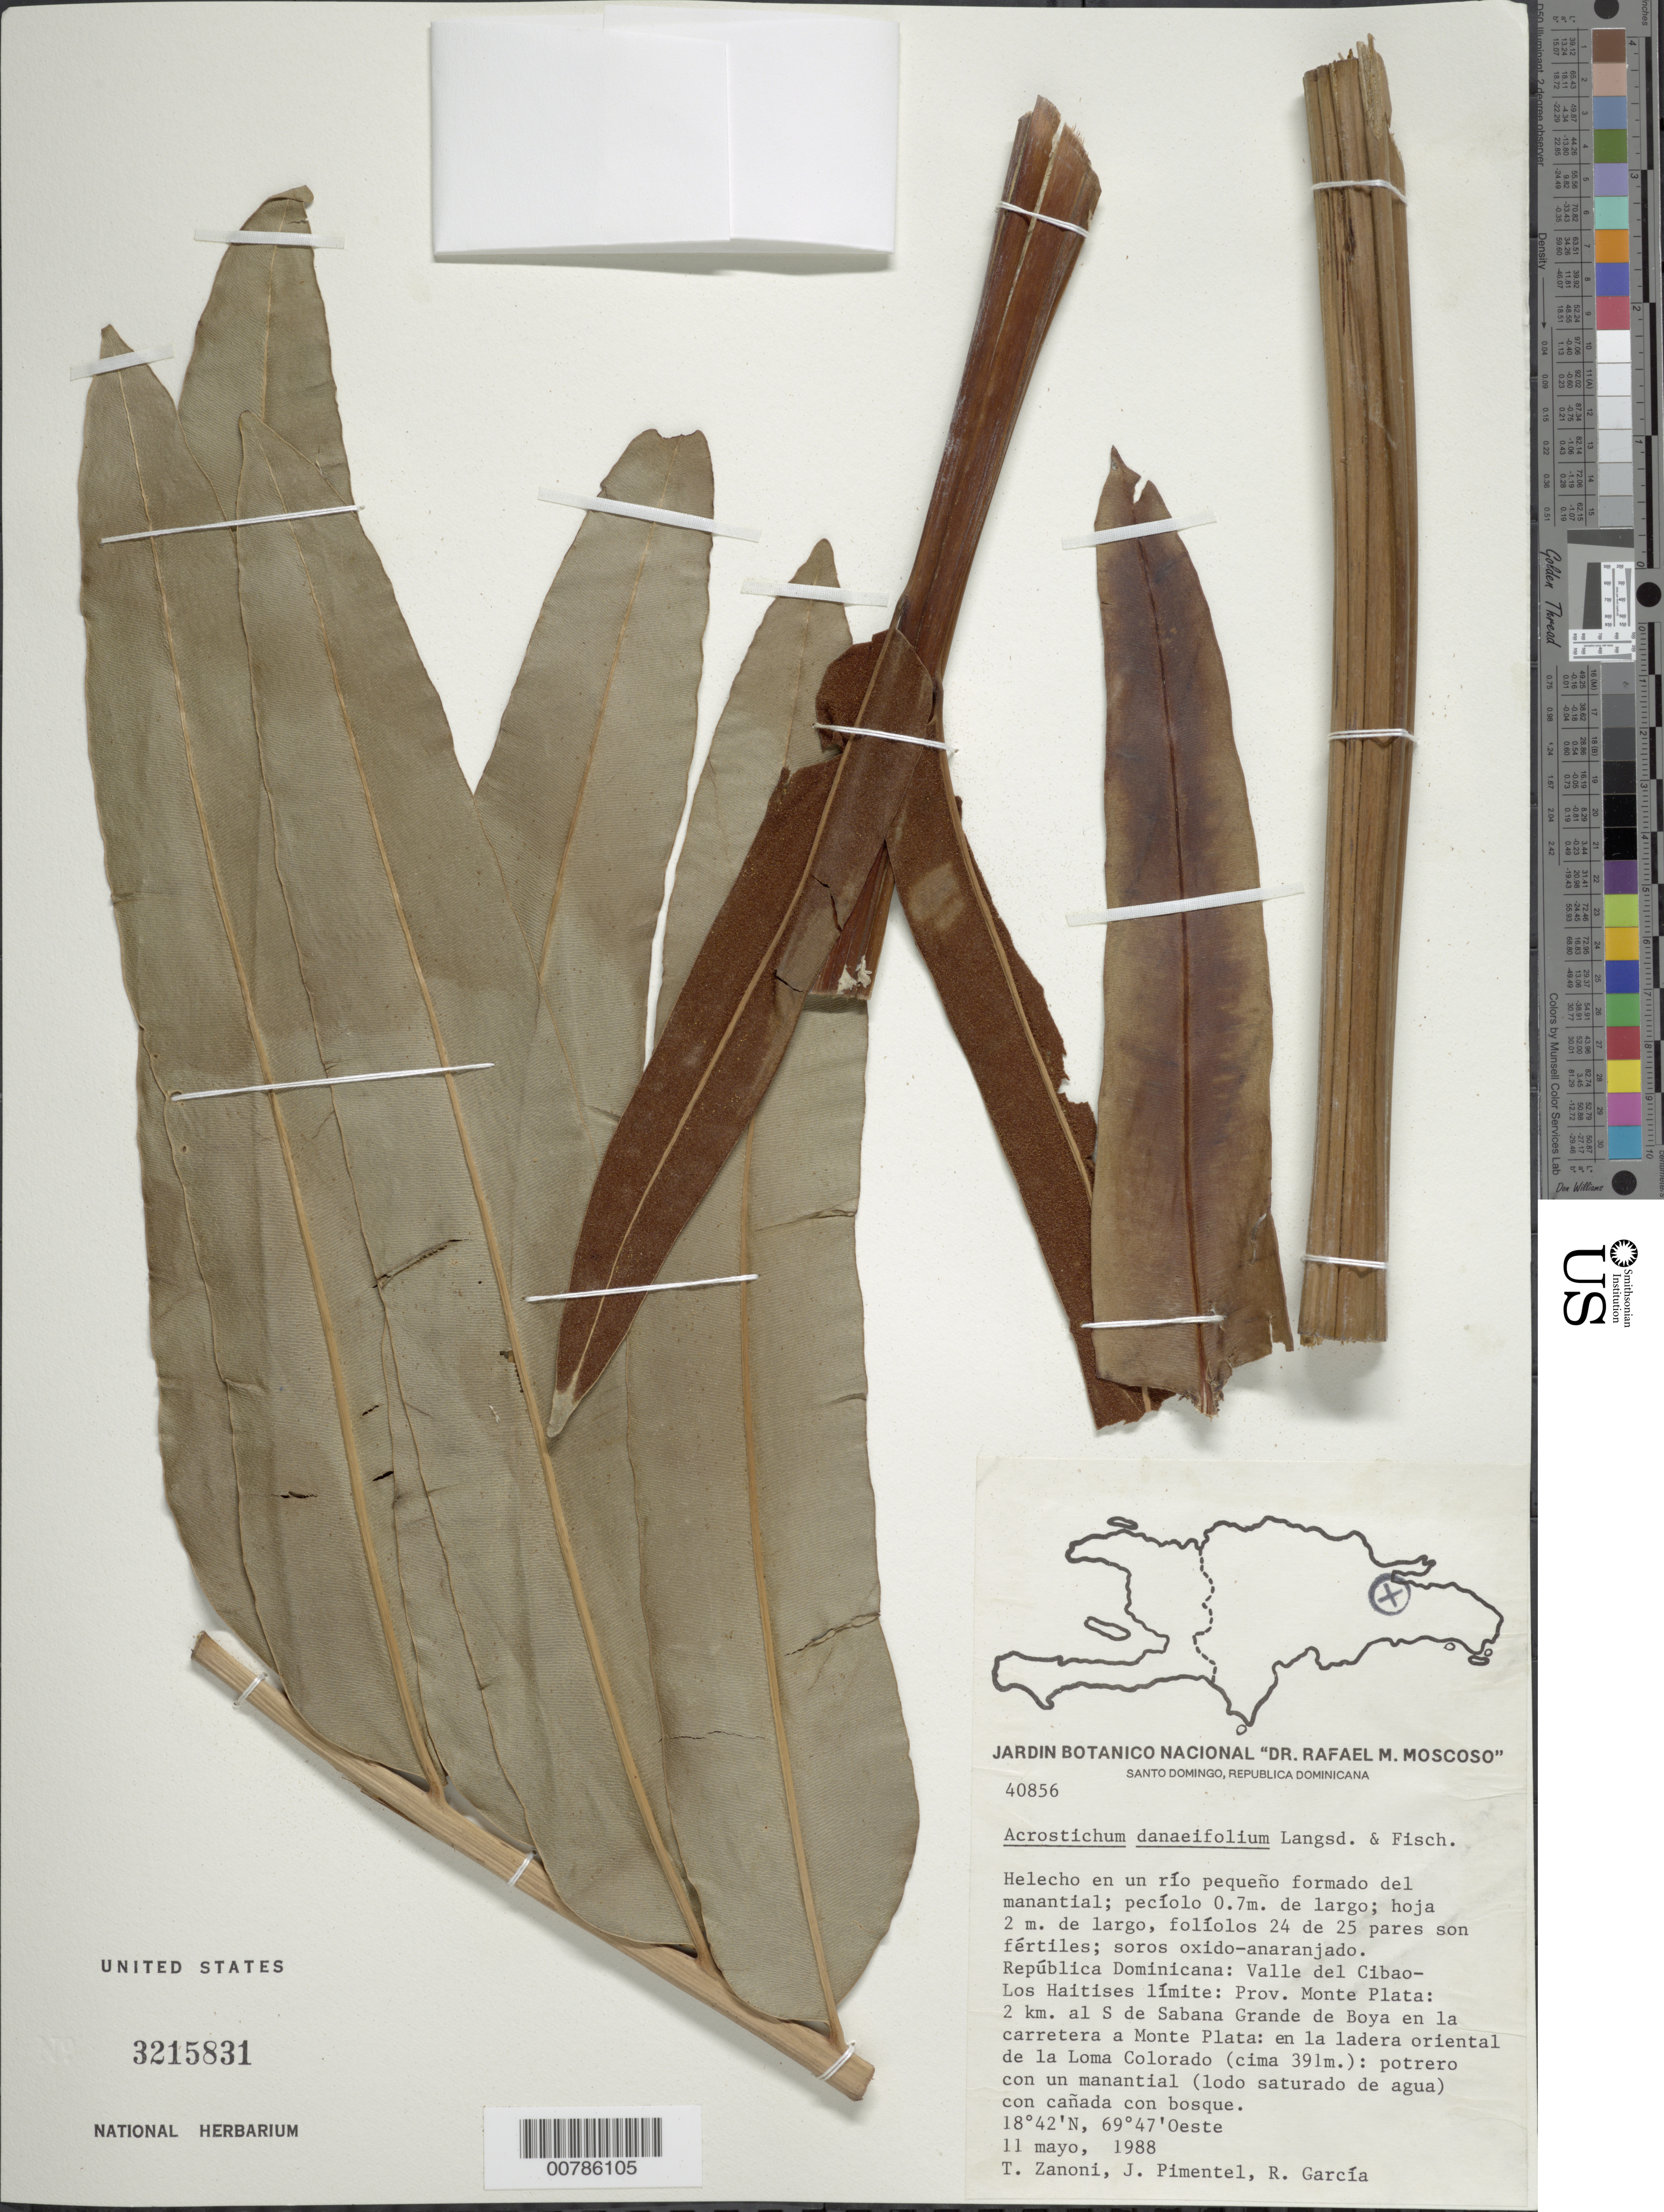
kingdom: Plantae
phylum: Tracheophyta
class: Polypodiopsida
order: Polypodiales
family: Pteridaceae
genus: Acrostichum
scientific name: Acrostichum danaeifolium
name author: Langsd. & Fisch.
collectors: T. A. Zanoni, J. Pimentel & R. G. García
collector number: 40856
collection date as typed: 11 May 1988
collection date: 1988-05-11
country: Dominican Republic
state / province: Monte Plata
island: Hispaniola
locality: Valle del Cibao-Los Haitises limite; 2 km S de Sabana Grande de Boya en la carretera a Monte Plata, enla ladera oriental de la Loma Colorado (cima 391 m)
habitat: Potrero con un manataial (lodo saturado de agua) con cañada con bosque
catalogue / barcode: US 3215831